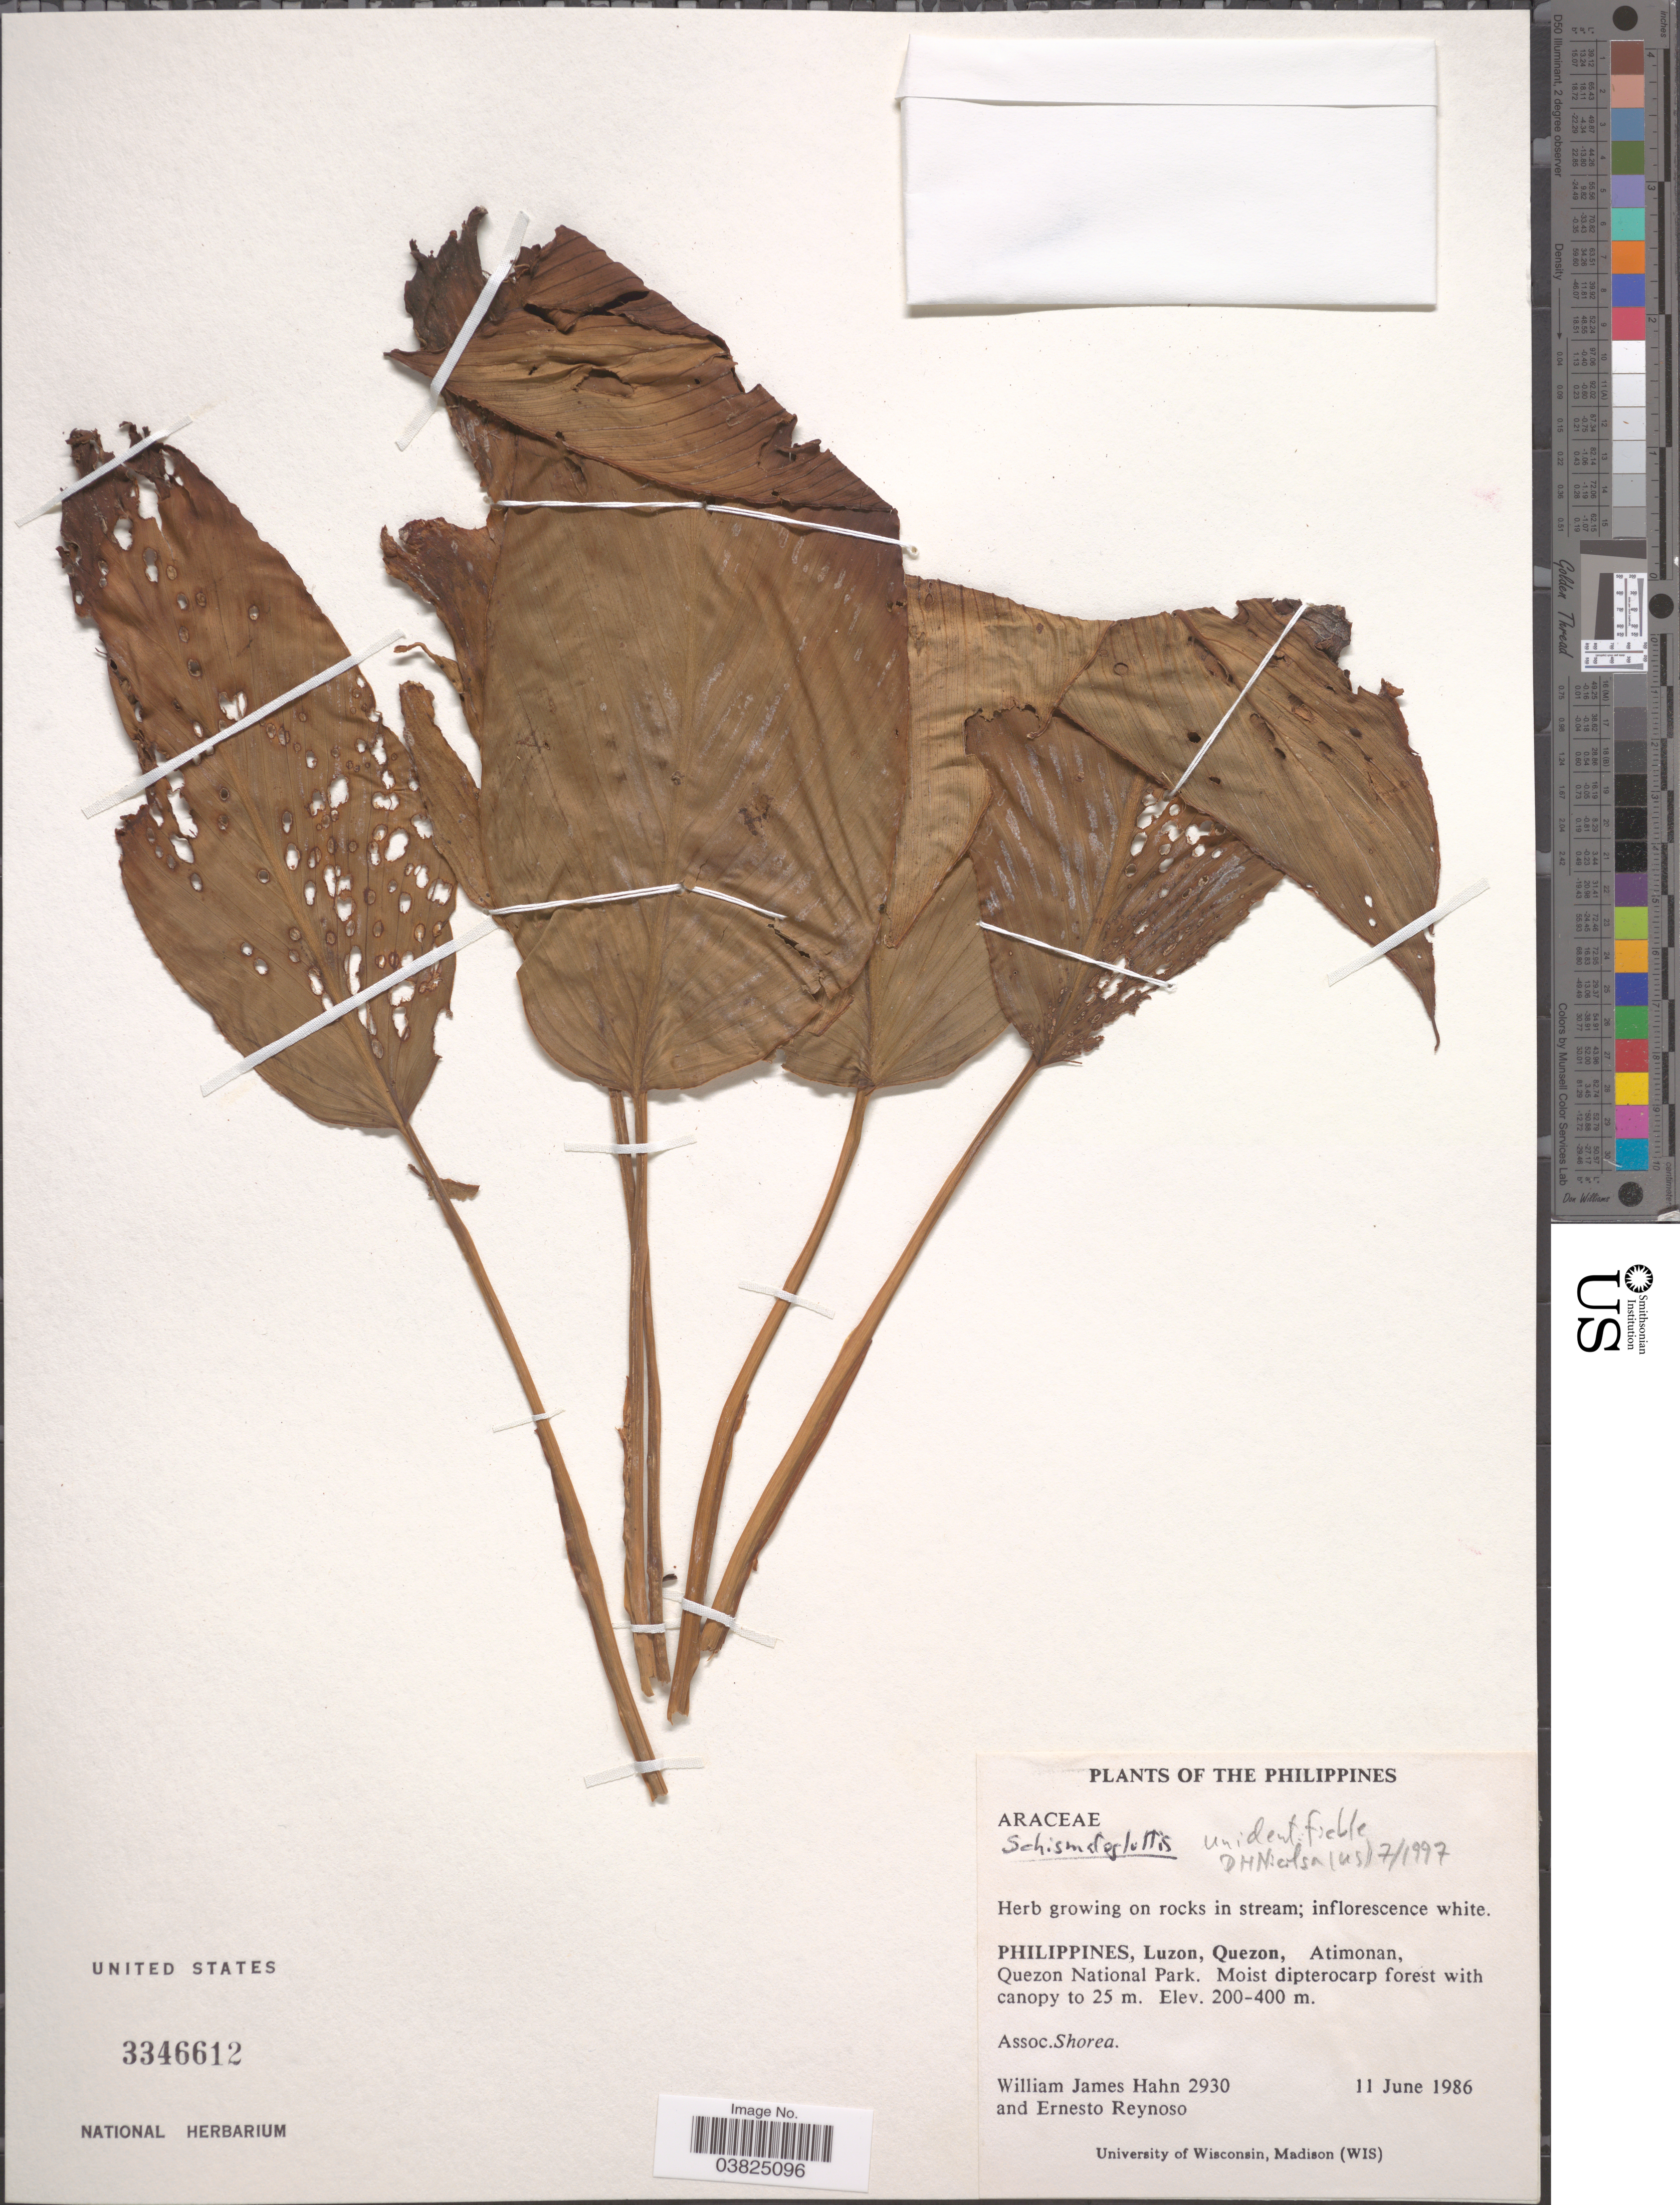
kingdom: Plantae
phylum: Tracheophyta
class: Liliopsida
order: Alismatales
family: Araceae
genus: Schismatoglottis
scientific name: Schismatoglottis sp.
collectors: W. J. Hahn & E. Reynoso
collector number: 2930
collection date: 1986-06-11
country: Philippines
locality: Luzon, Quezon, Atimonan, Quezon National Park.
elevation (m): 200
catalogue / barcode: US 3346612